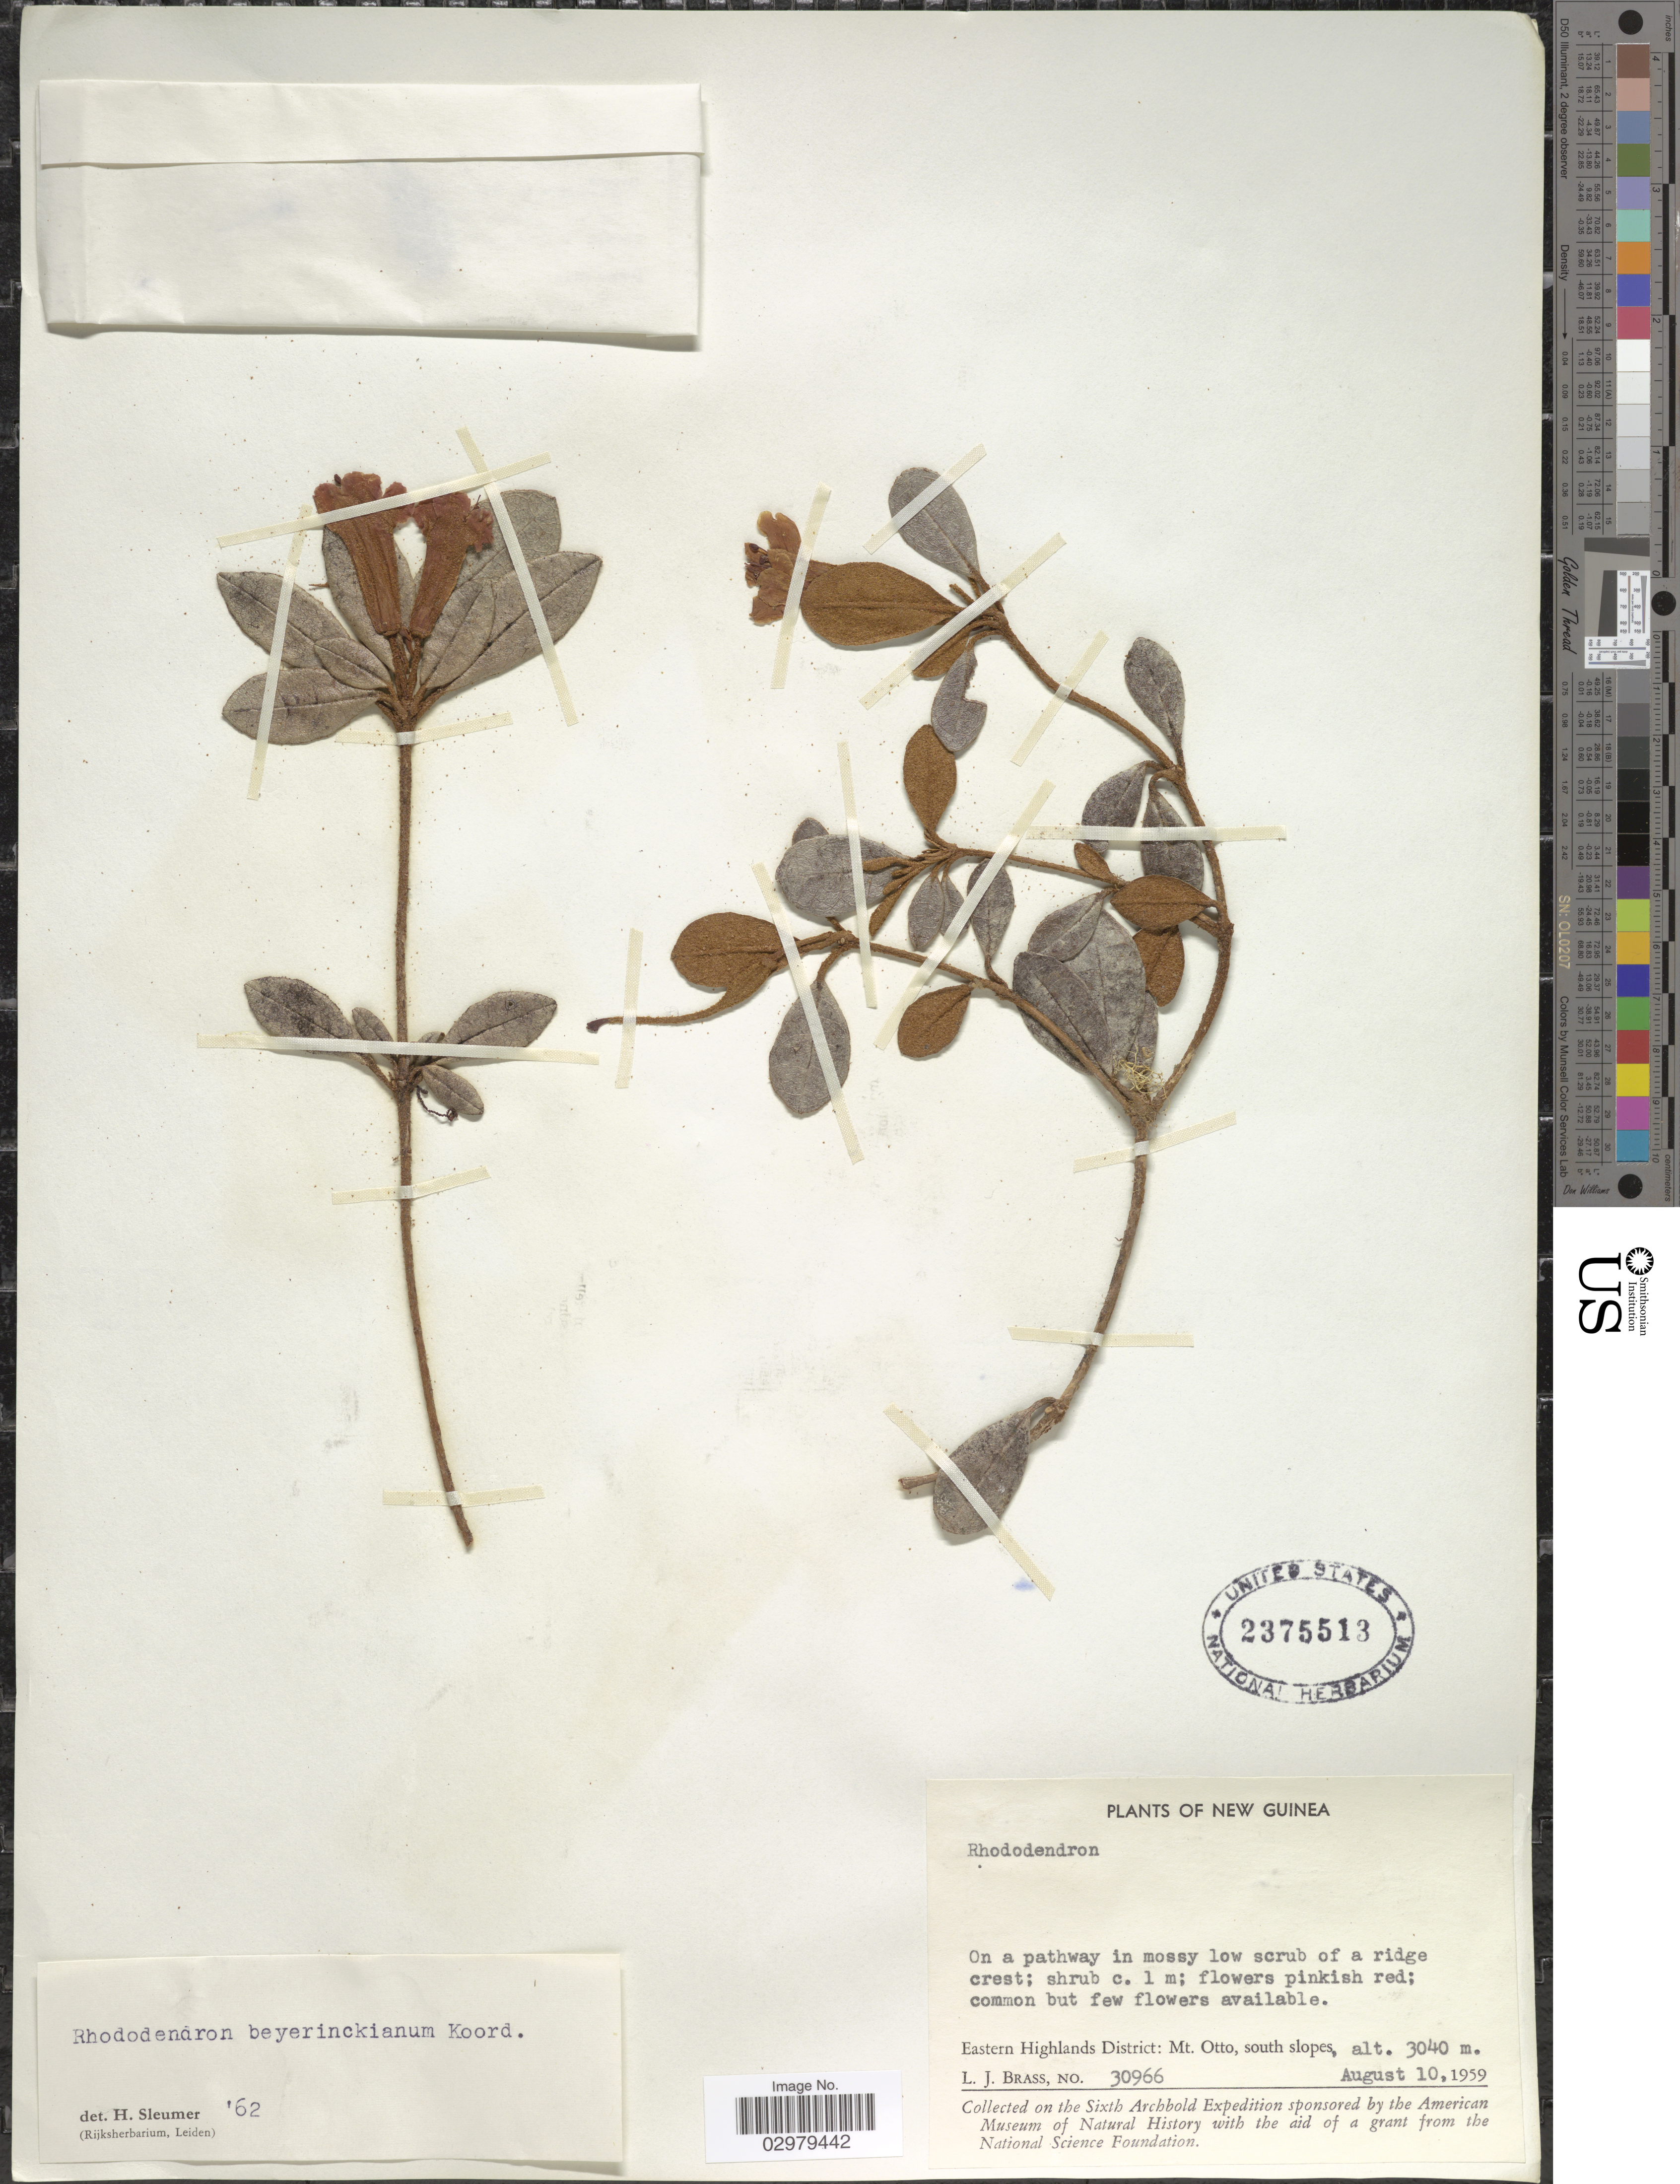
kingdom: Plantae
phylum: Tracheophyta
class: Magnoliopsida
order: Ericales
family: Ericaceae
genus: Rhododendron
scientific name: Rhododendron beyerinckianum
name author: Koord.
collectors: L. J. Brass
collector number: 30966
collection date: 1959-08-10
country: Papua New Guinea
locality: New Guinea. Eastern Highlands District: Mt. Otto, south slopes.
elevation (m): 3040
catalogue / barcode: US 2375513